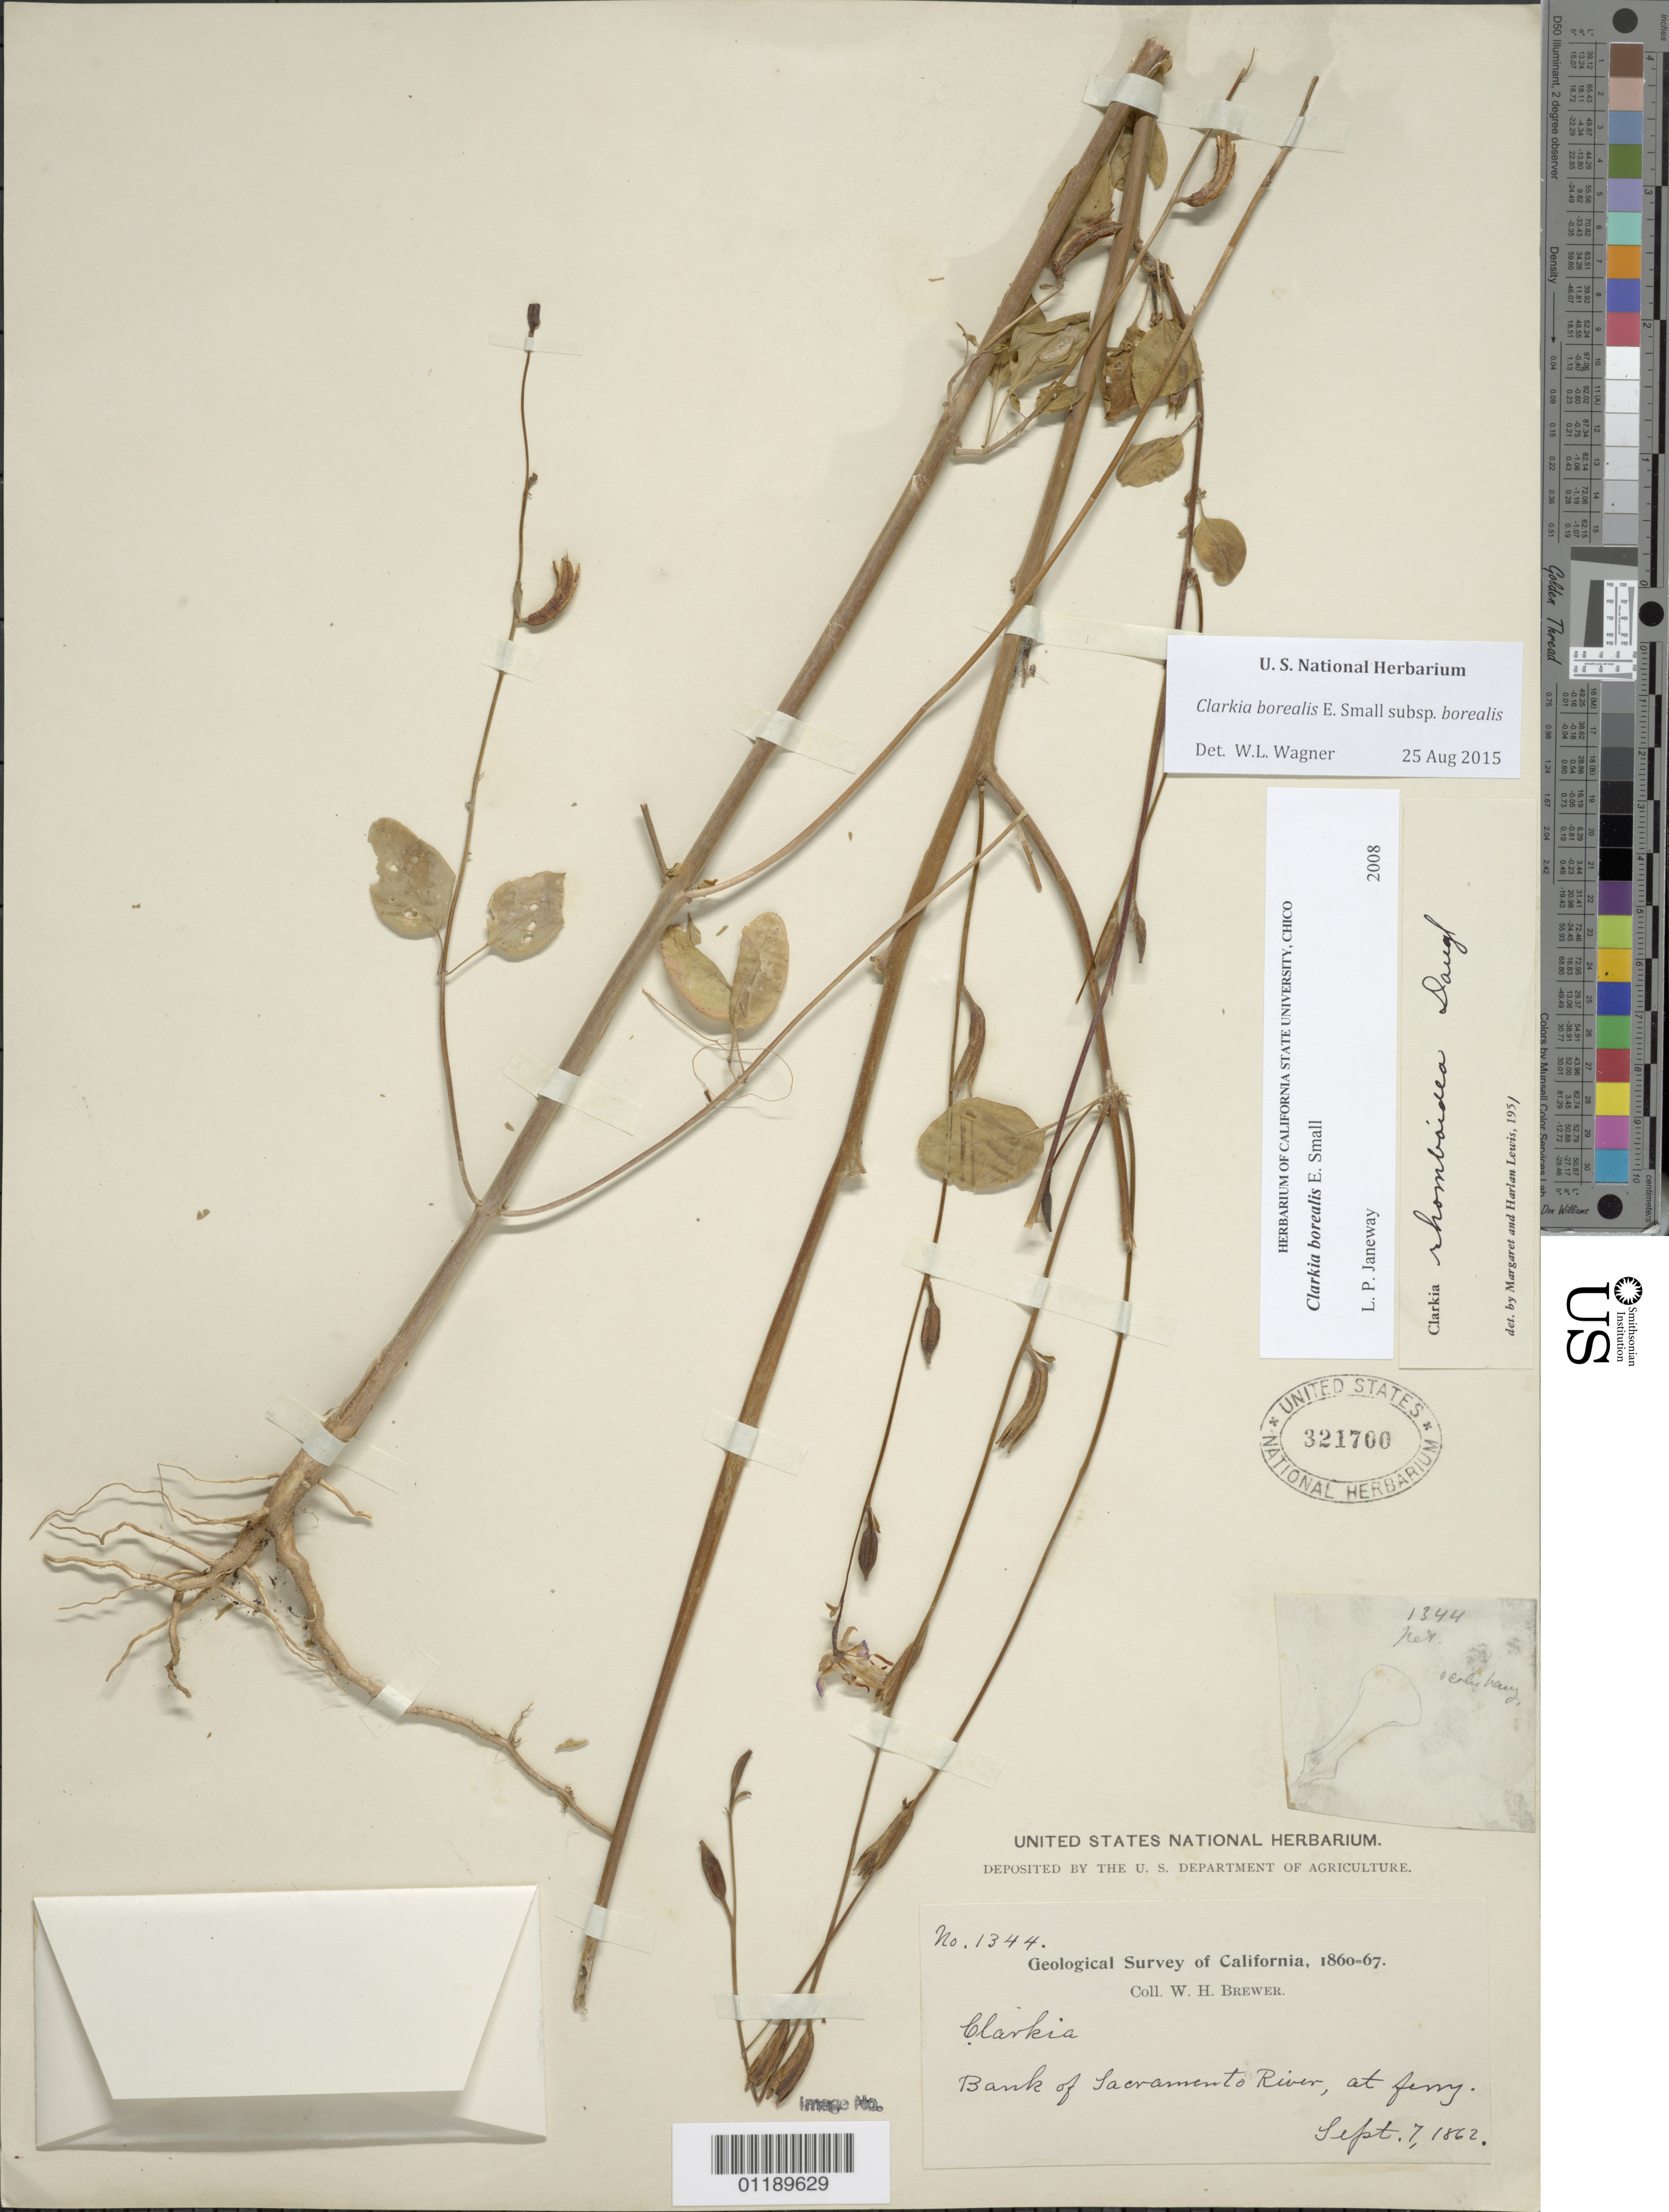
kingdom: Plantae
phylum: Tracheophyta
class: Magnoliopsida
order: Myrtales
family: Onagraceae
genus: Clarkia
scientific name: Clarkia borealis subsp. borealis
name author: Small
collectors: W. H. Brewer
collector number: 1344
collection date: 1862-09-07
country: United States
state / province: California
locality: Banks of Sacramento River, at ferry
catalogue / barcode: US 321700